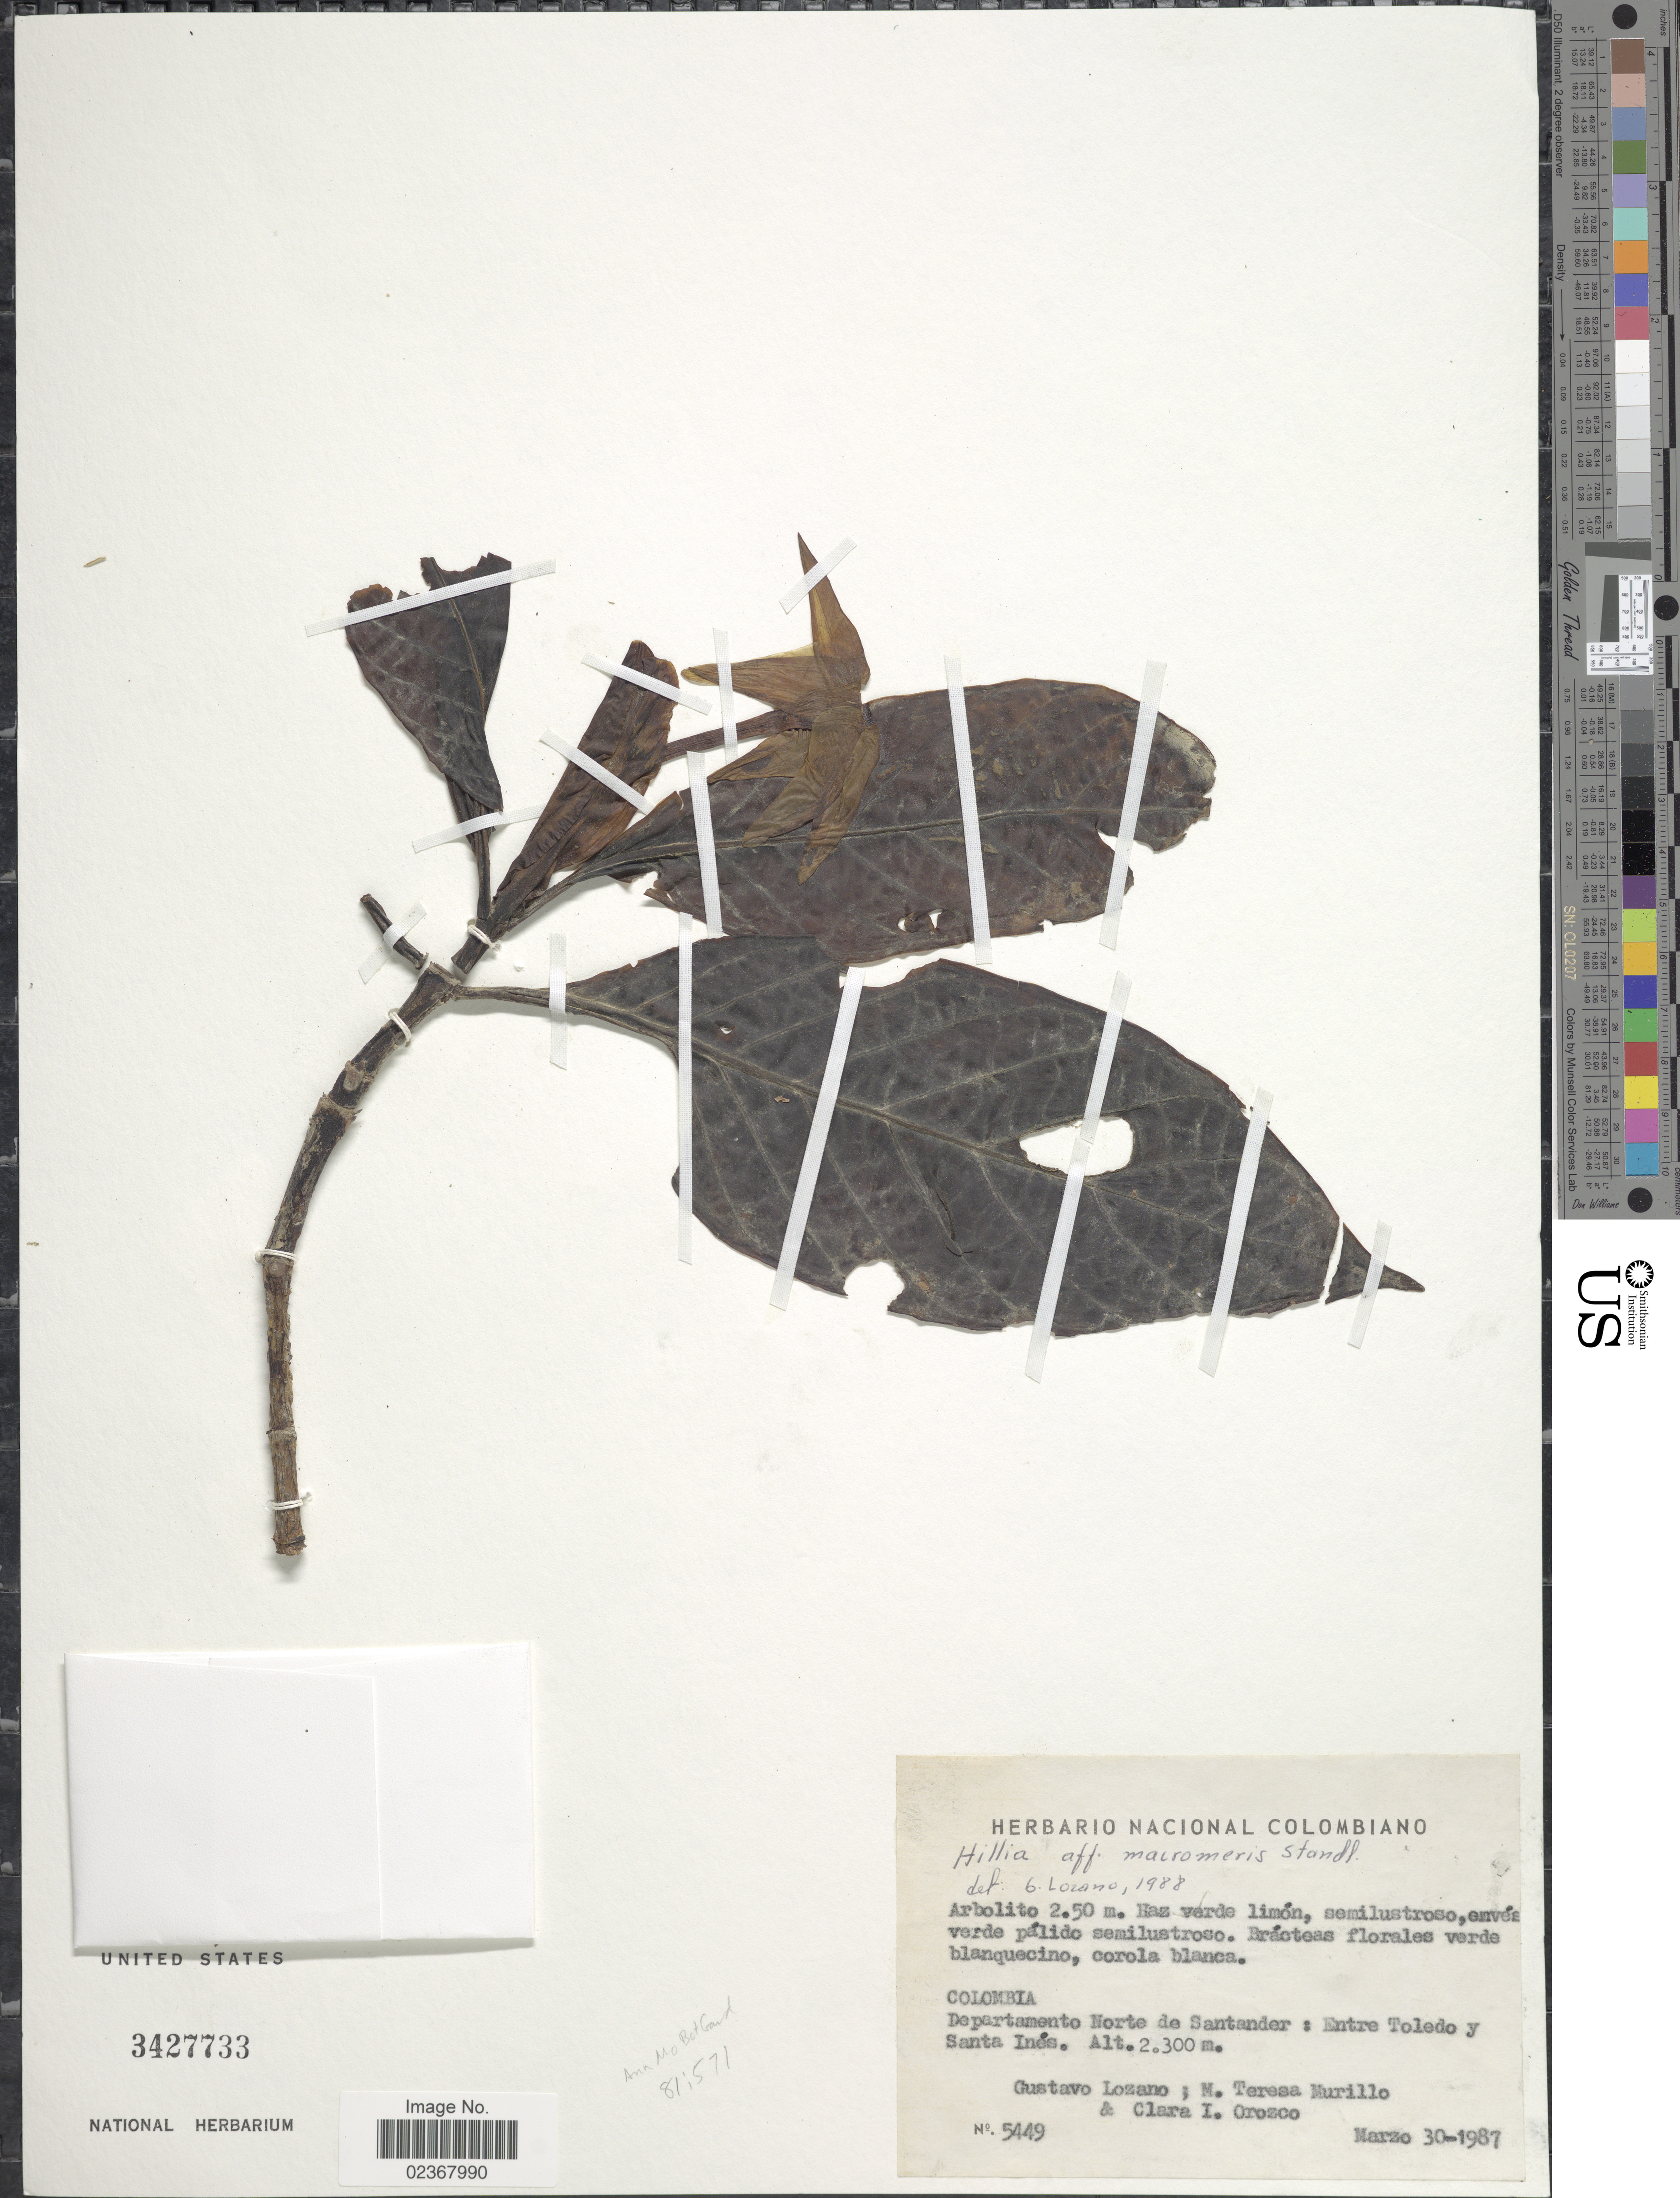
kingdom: Plantae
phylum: Tracheophyta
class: Magnoliopsida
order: Gentianales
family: Rubiaceae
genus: Hillia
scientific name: Hillia macromeris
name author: Standl.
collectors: G. Lozano-Contreras, M. Teresa Murillo & C. I. Orozco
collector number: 5449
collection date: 1987-03-30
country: Colombia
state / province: Norte de Santander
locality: Departamento Norte de Santander: Entre Toledo y Santa Ines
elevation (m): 2300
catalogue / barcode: US 3427733